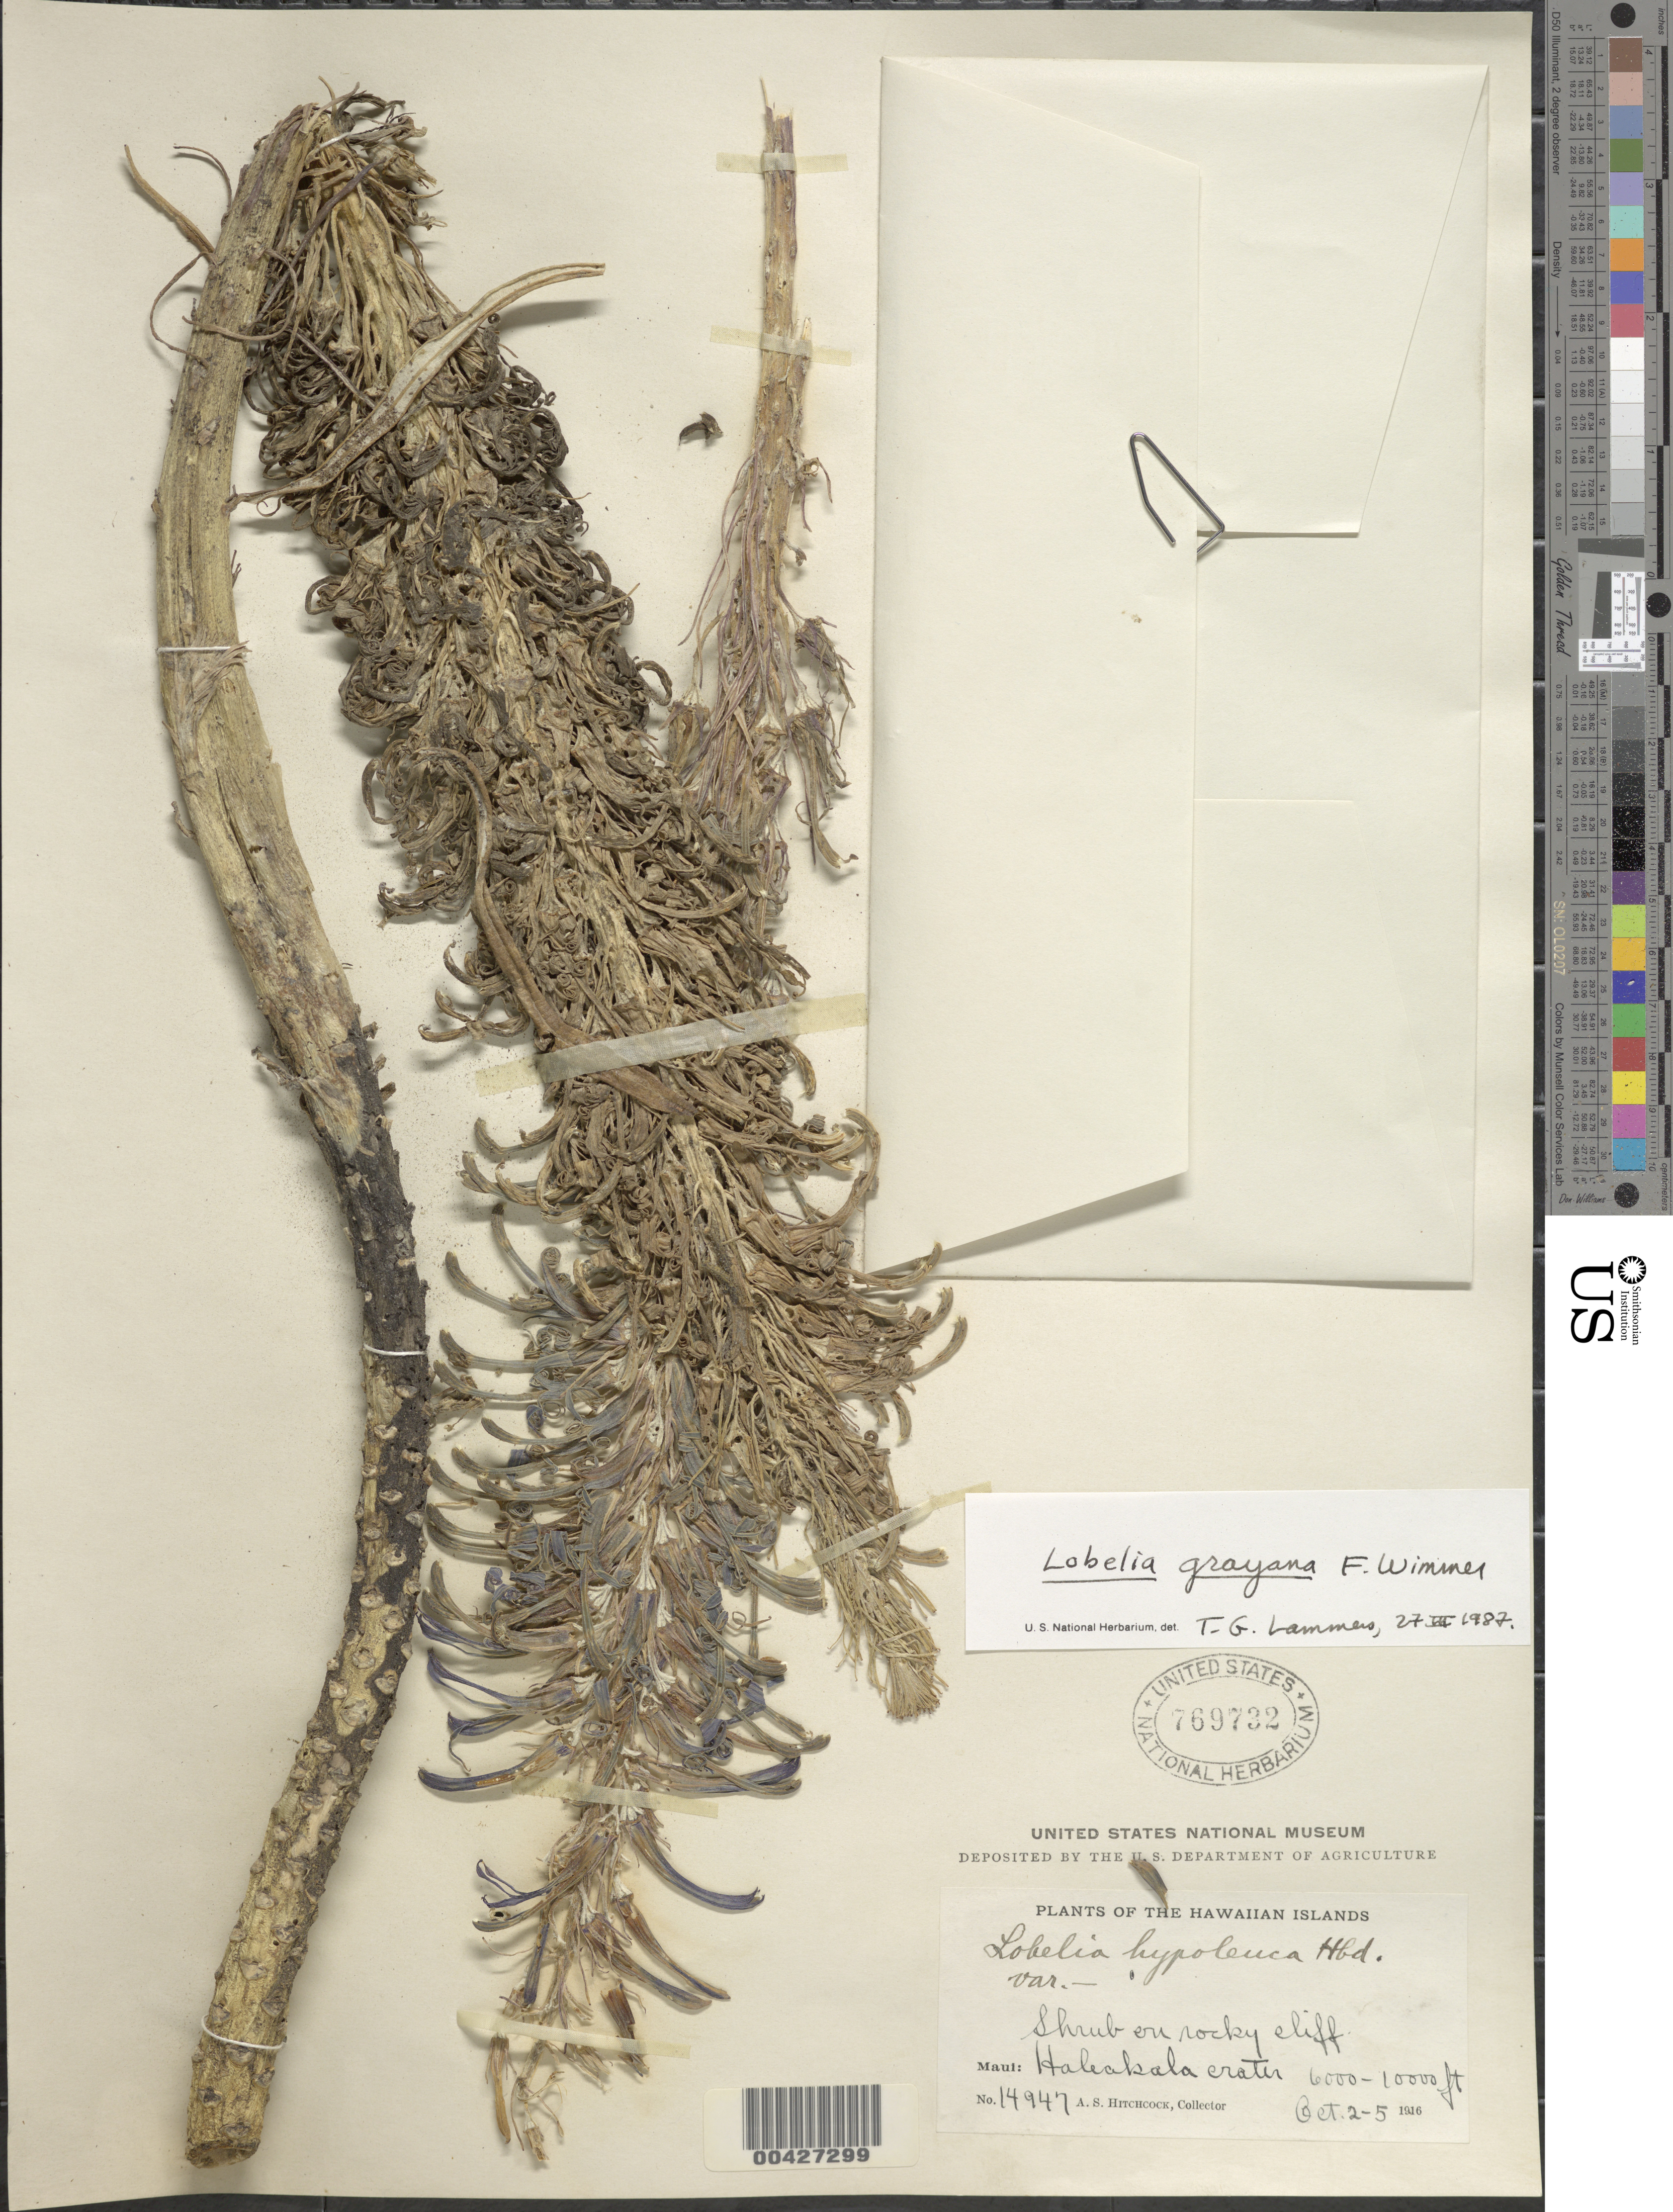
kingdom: Plantae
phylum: Tracheophyta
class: Magnoliopsida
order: Asterales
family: Campanulaceae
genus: Lobelia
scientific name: Lobelia grayana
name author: E. Wimm.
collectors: A. S. Hitchcock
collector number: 14947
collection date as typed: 2 Oct 1916 to 5 Oct 1916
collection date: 1916-10-02/1916-10-05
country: United States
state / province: Hawaii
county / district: Maui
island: Maui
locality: Haleakala Crater.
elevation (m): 1829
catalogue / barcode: US 769732